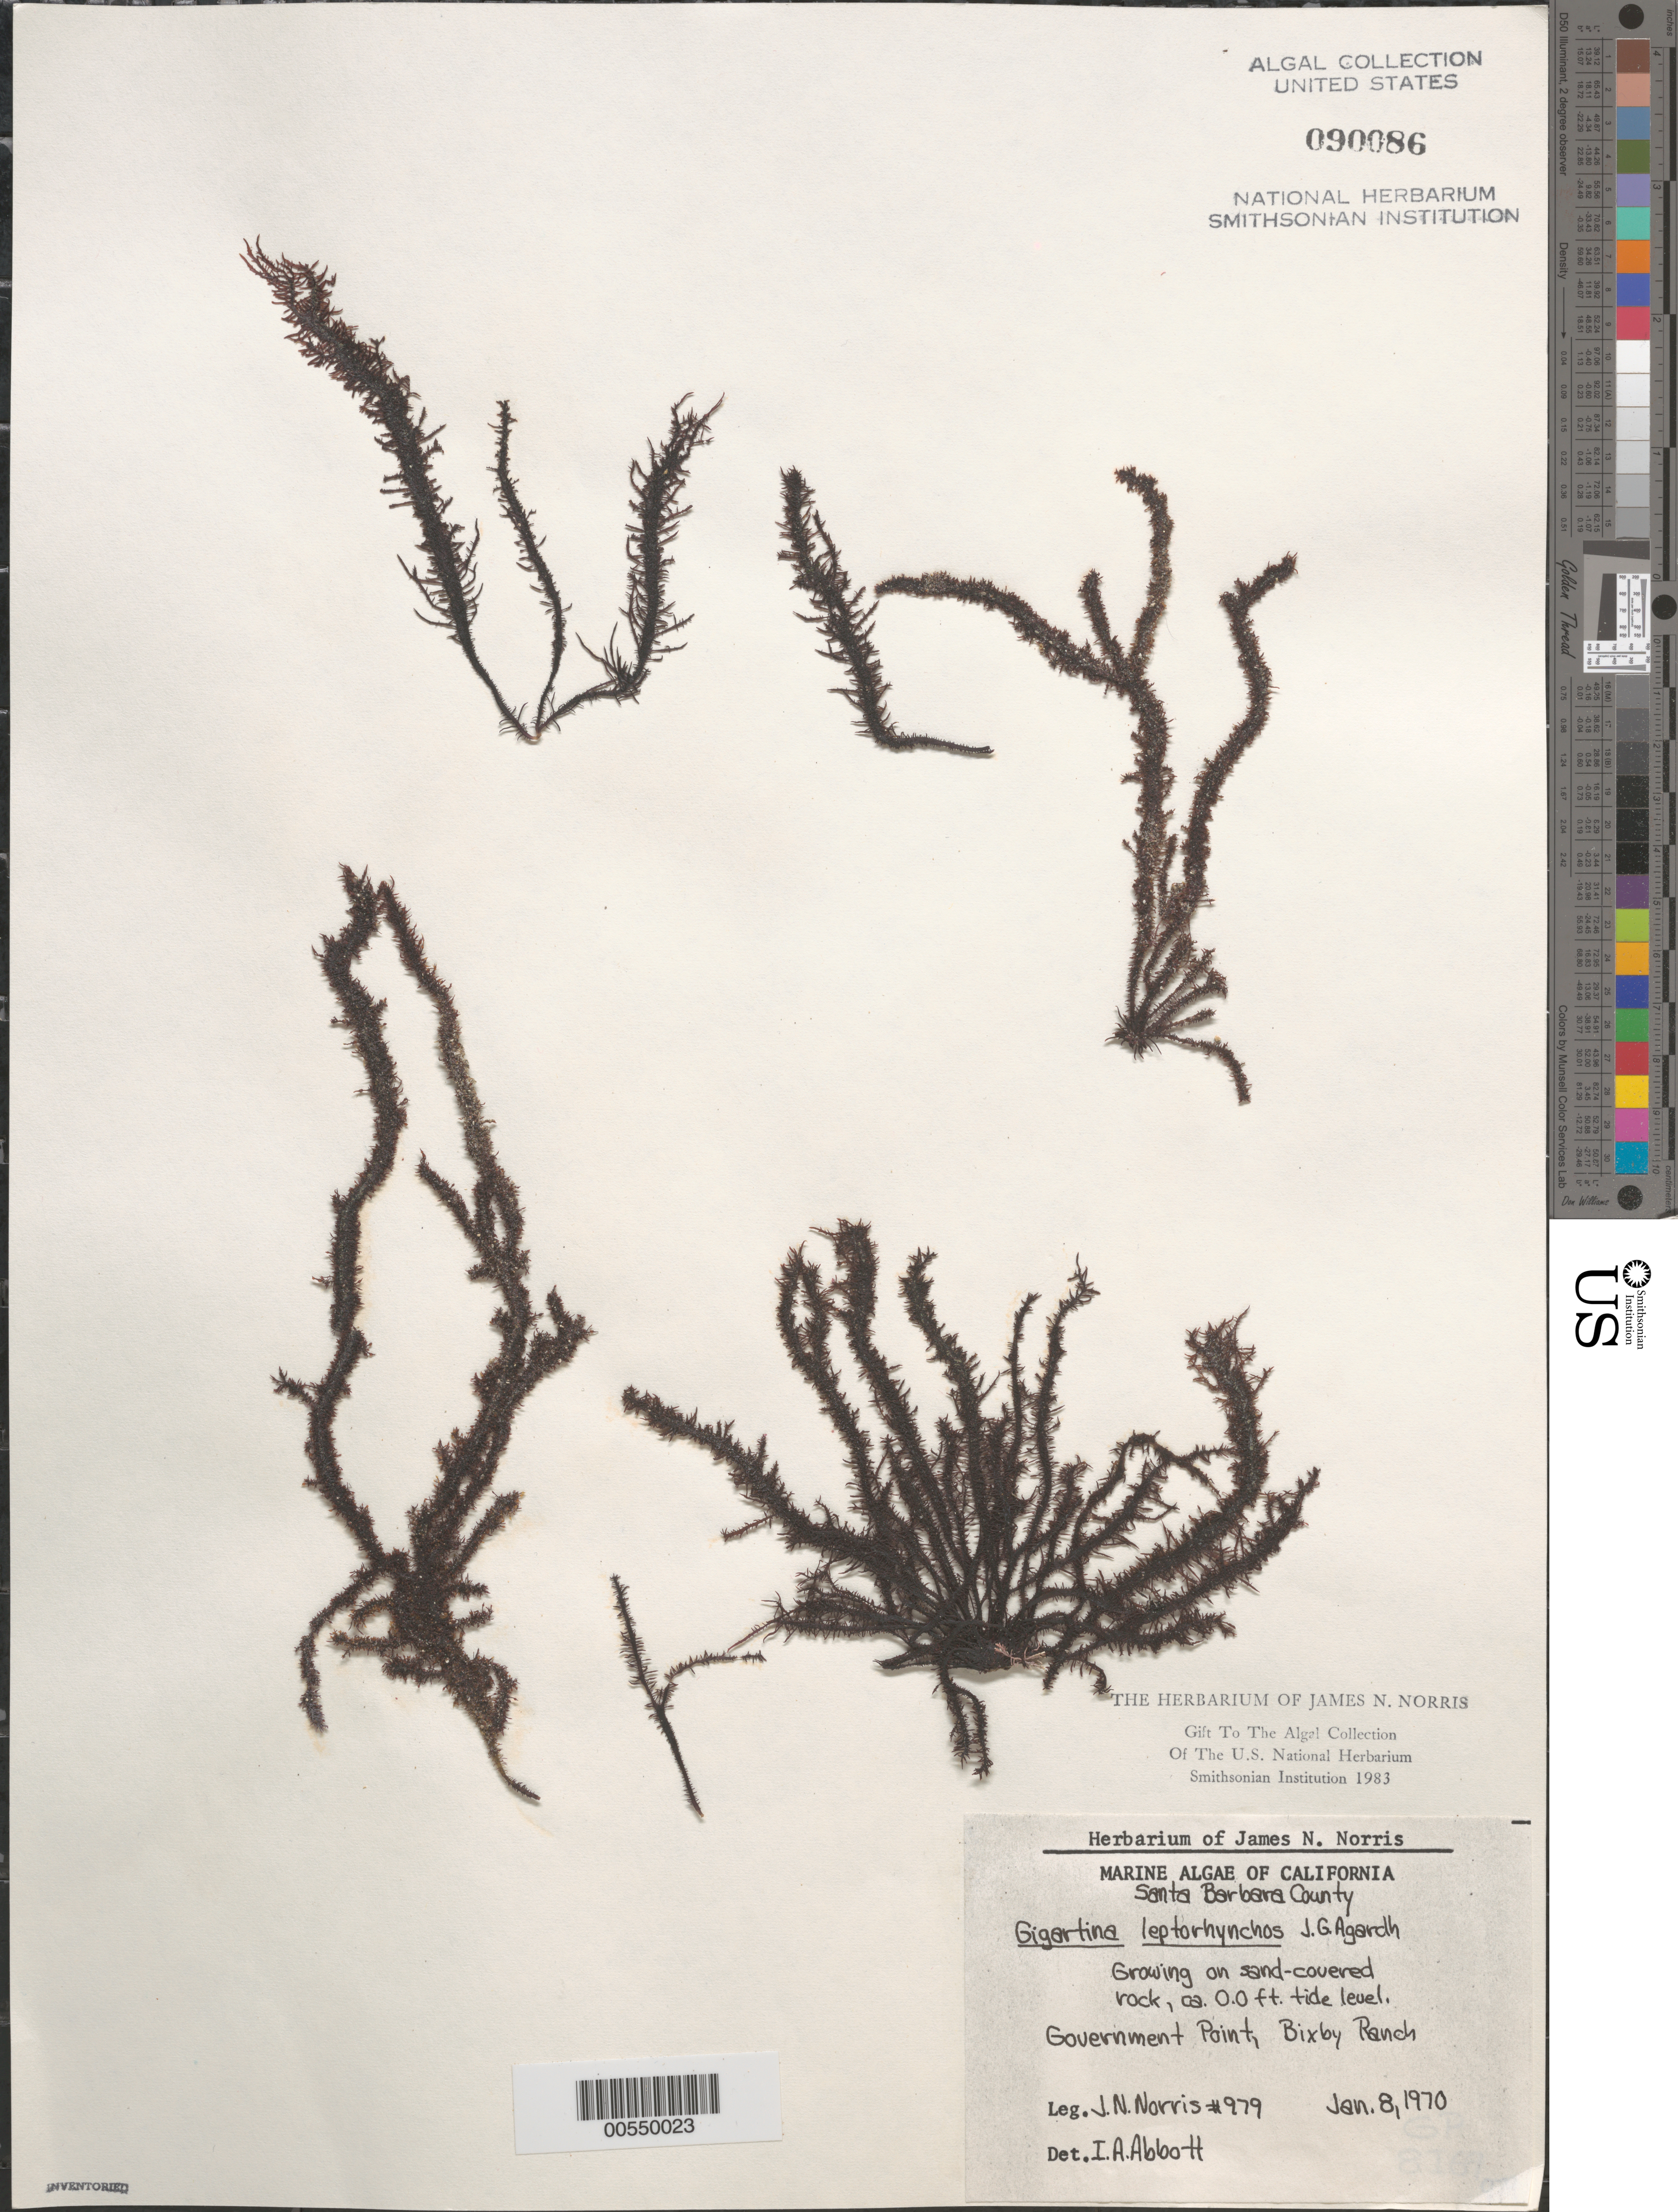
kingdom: Plantae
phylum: Rhodophyta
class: Florideophyceae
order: Gigartinales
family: Gigartinaceae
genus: Mazzaella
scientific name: Mazzaella leptorhynchos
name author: (J. Agardh) Leister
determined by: Algae name updating Project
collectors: J. N. Norris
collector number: JN-979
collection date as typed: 08 Jan 1970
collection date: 1970-01-08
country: United States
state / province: California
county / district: Santa Barbara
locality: Government Point, Bixby Ranch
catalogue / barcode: US 90086